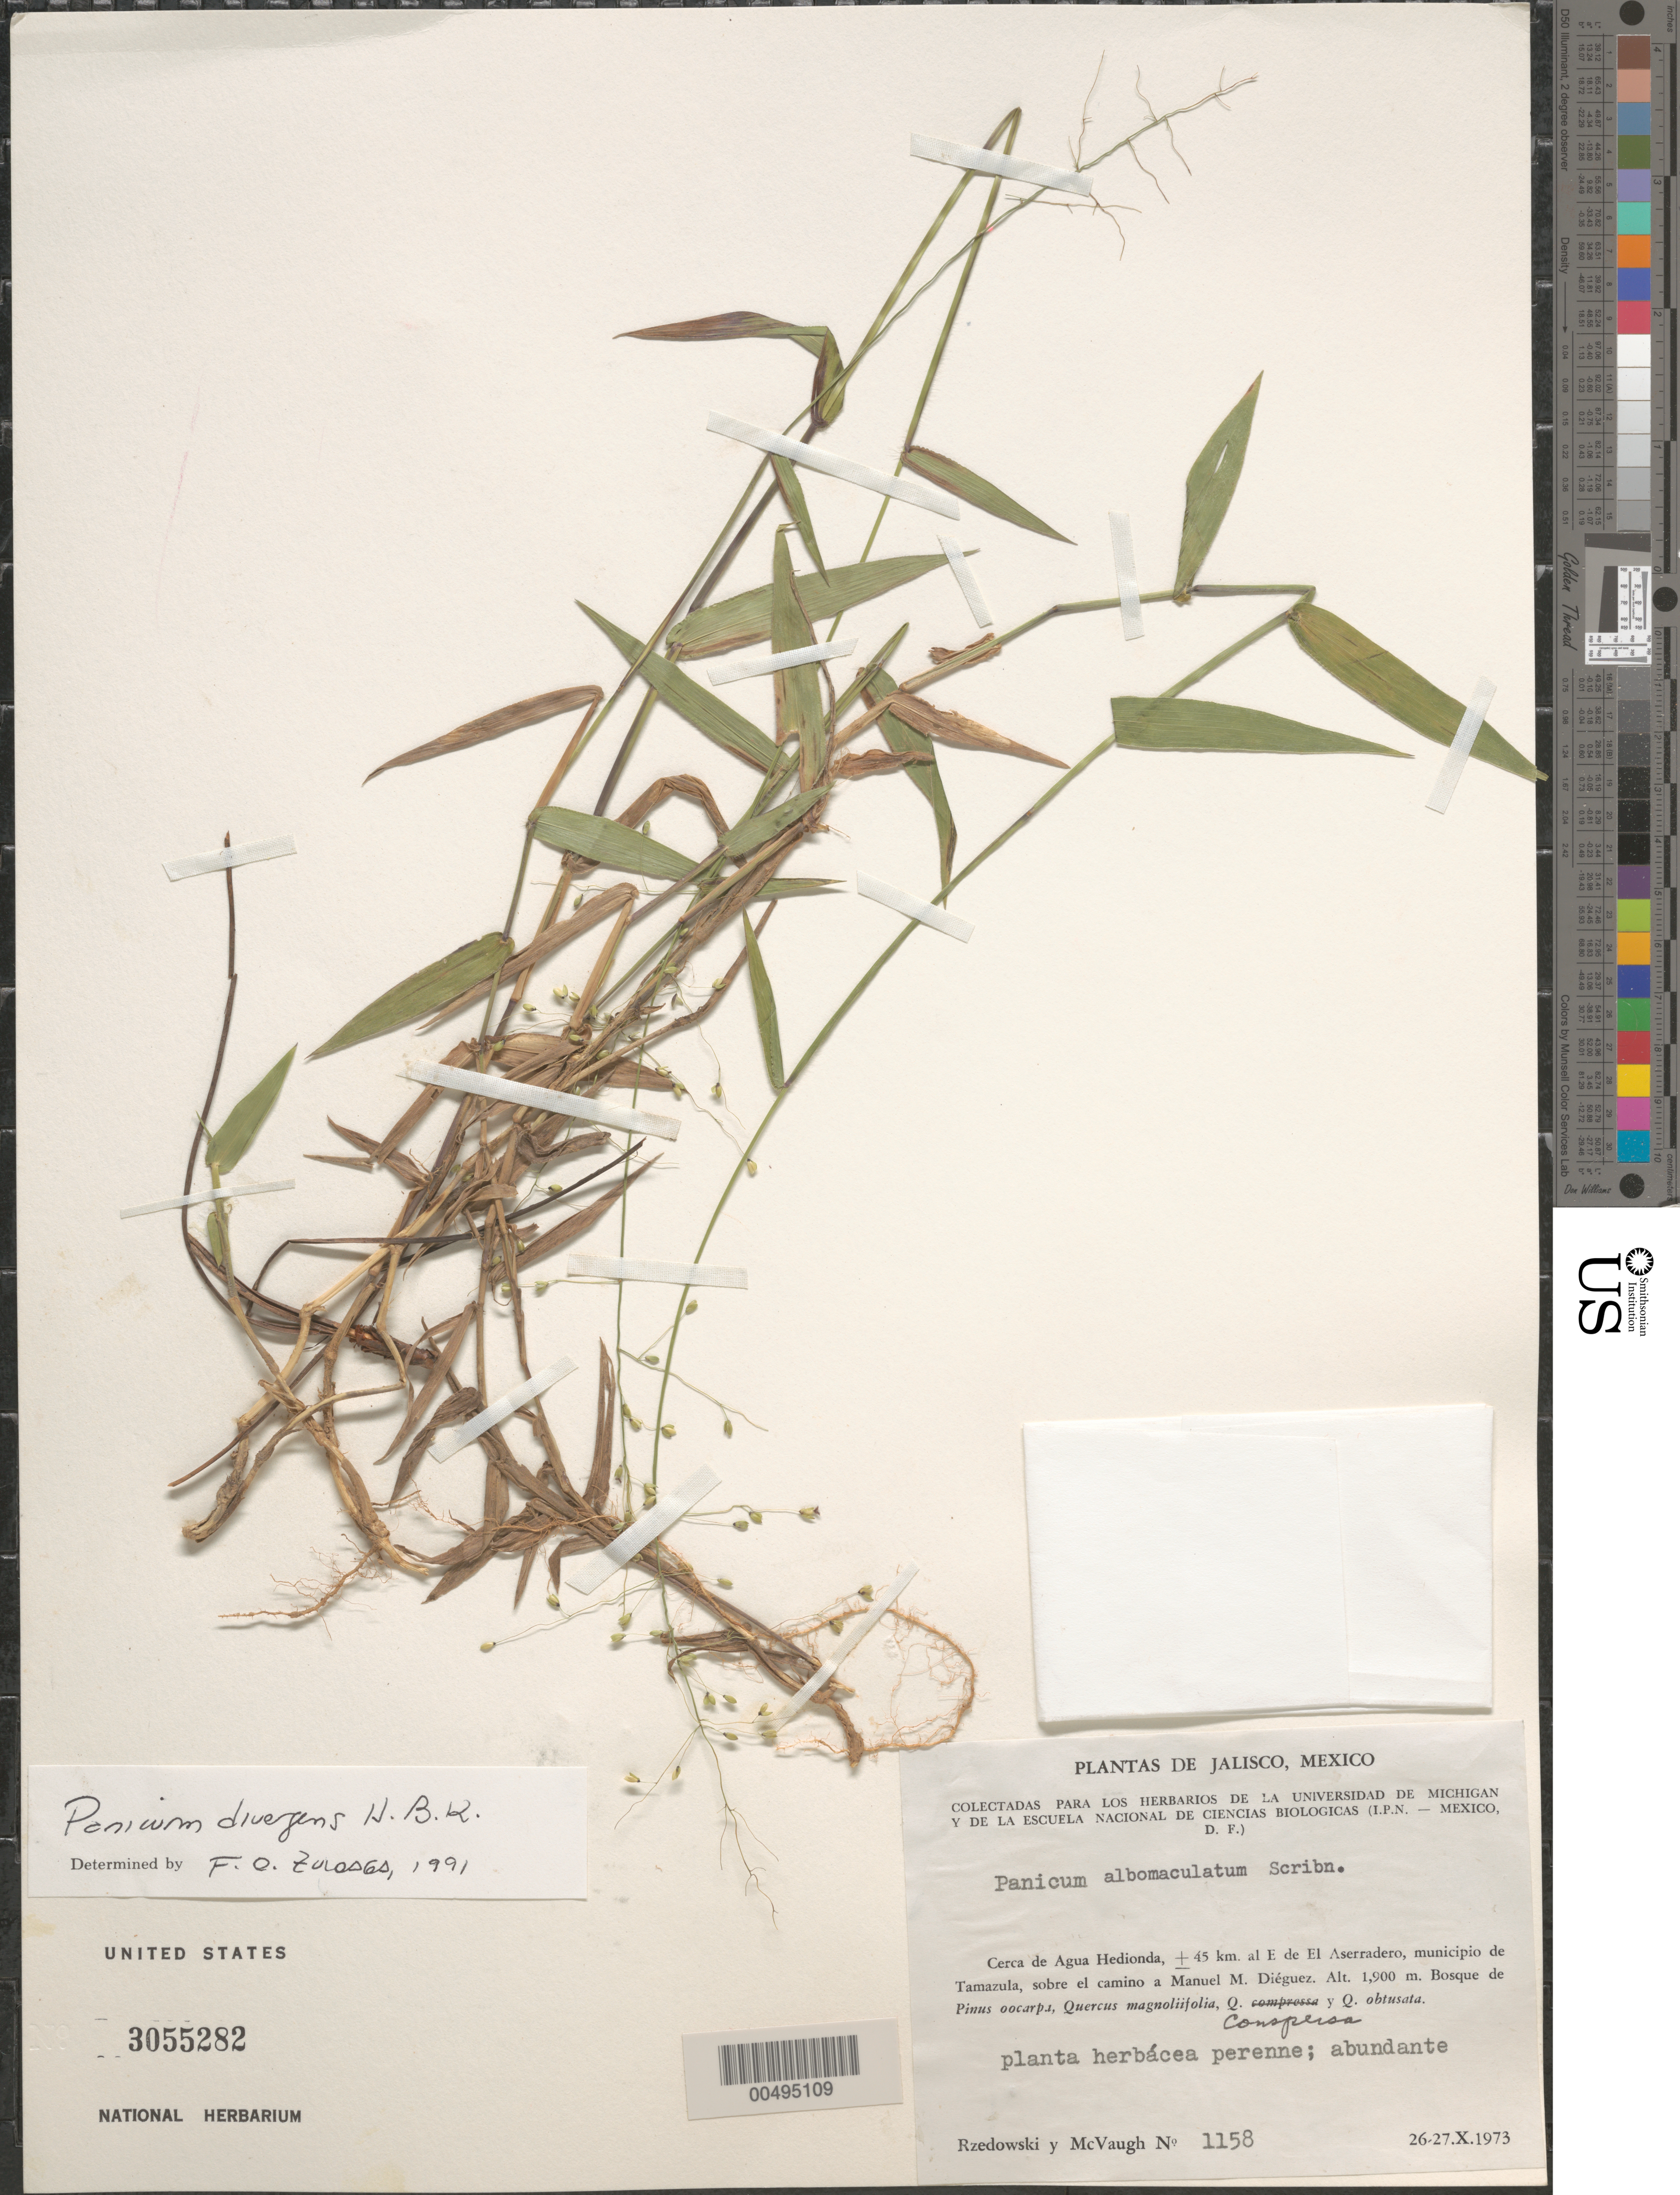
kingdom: Plantae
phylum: Tracheophyta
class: Liliopsida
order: Poales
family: Poaceae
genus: Panicum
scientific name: Panicum divergens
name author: Kunth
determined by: Zuloaga, F. O.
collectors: J. Rzedowski & R. McVaugh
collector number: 1158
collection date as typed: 26 Oct 1973 to 27 Oct 1973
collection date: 1973-10-26/1973-10-27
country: Mexico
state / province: Jalisco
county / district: Tamazula de Gordiano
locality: Cerca de Agua Hedionda, ca 45 km al E de El Aserradero, sobre el camino a Manuel M. Diguez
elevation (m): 1900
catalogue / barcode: US 3055282